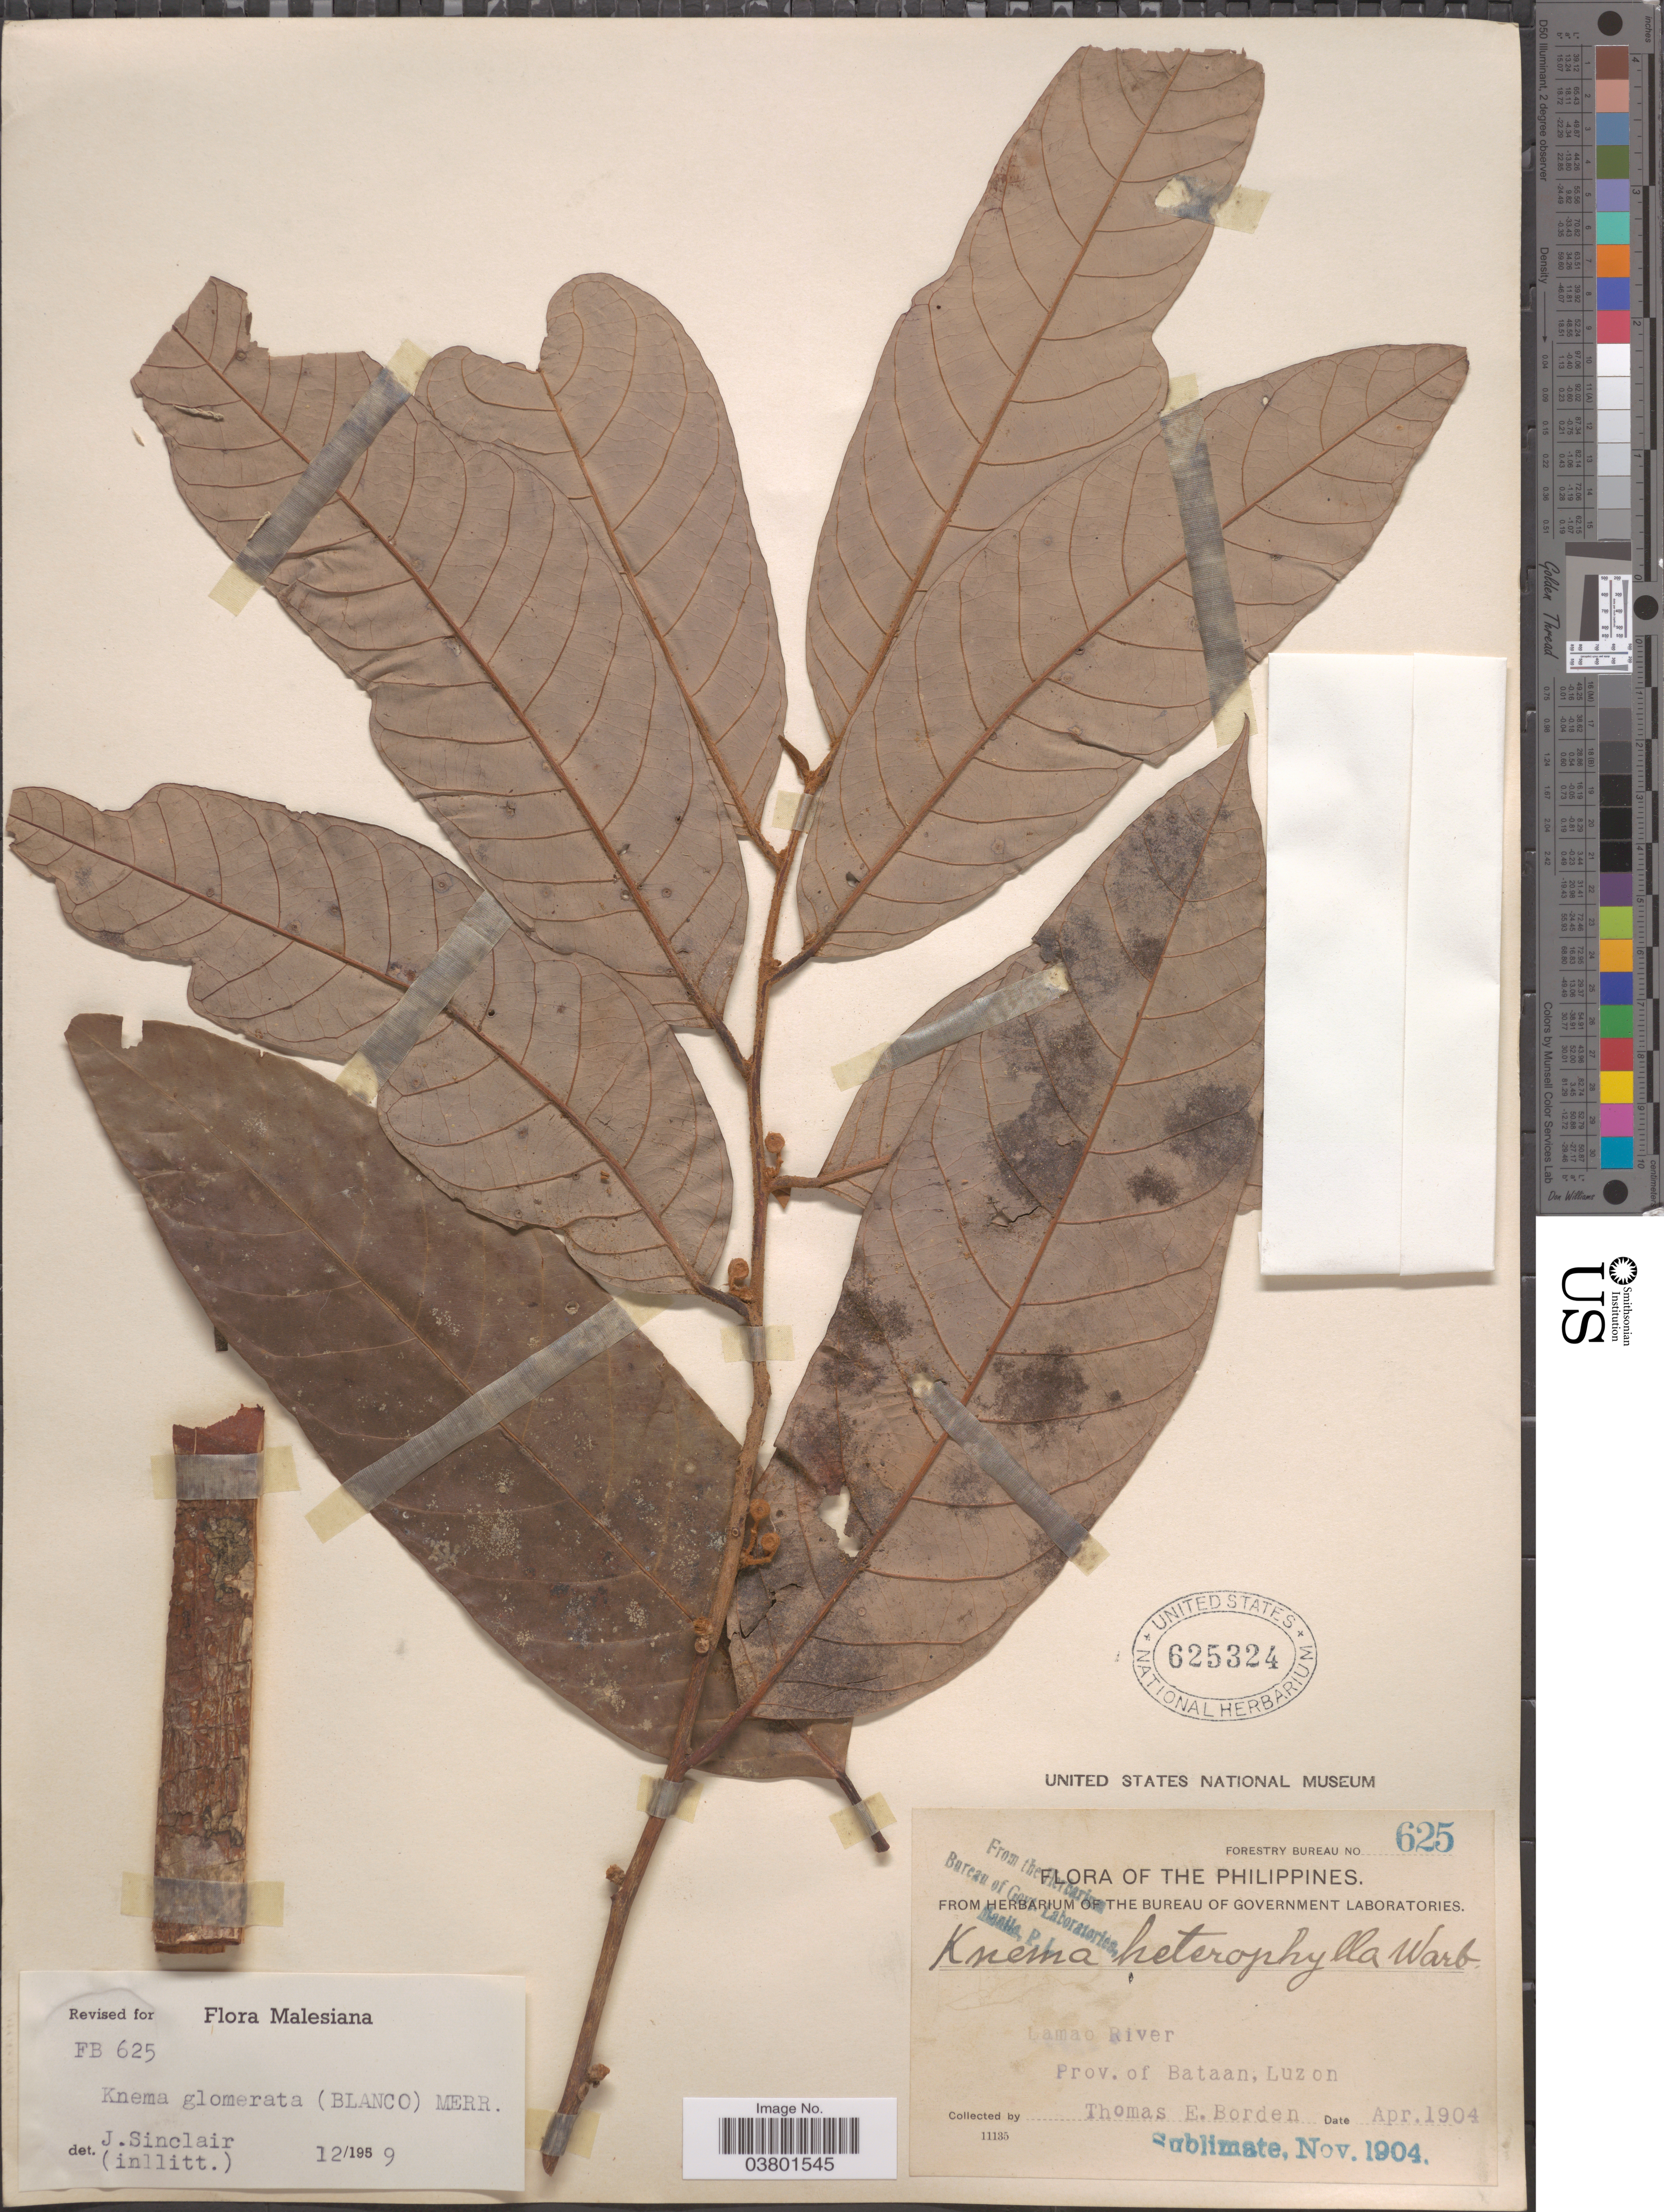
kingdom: Plantae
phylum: Tracheophyta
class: Magnoliopsida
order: Magnoliales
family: Myristicaceae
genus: Knema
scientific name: Knema glomerata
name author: (Blanco) Merr.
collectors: T. E. Borden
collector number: Forestry Bureau 625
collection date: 1904-04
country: Philippines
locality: Lamao River, Prov. of Bataan, Luzon.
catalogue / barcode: US 625324